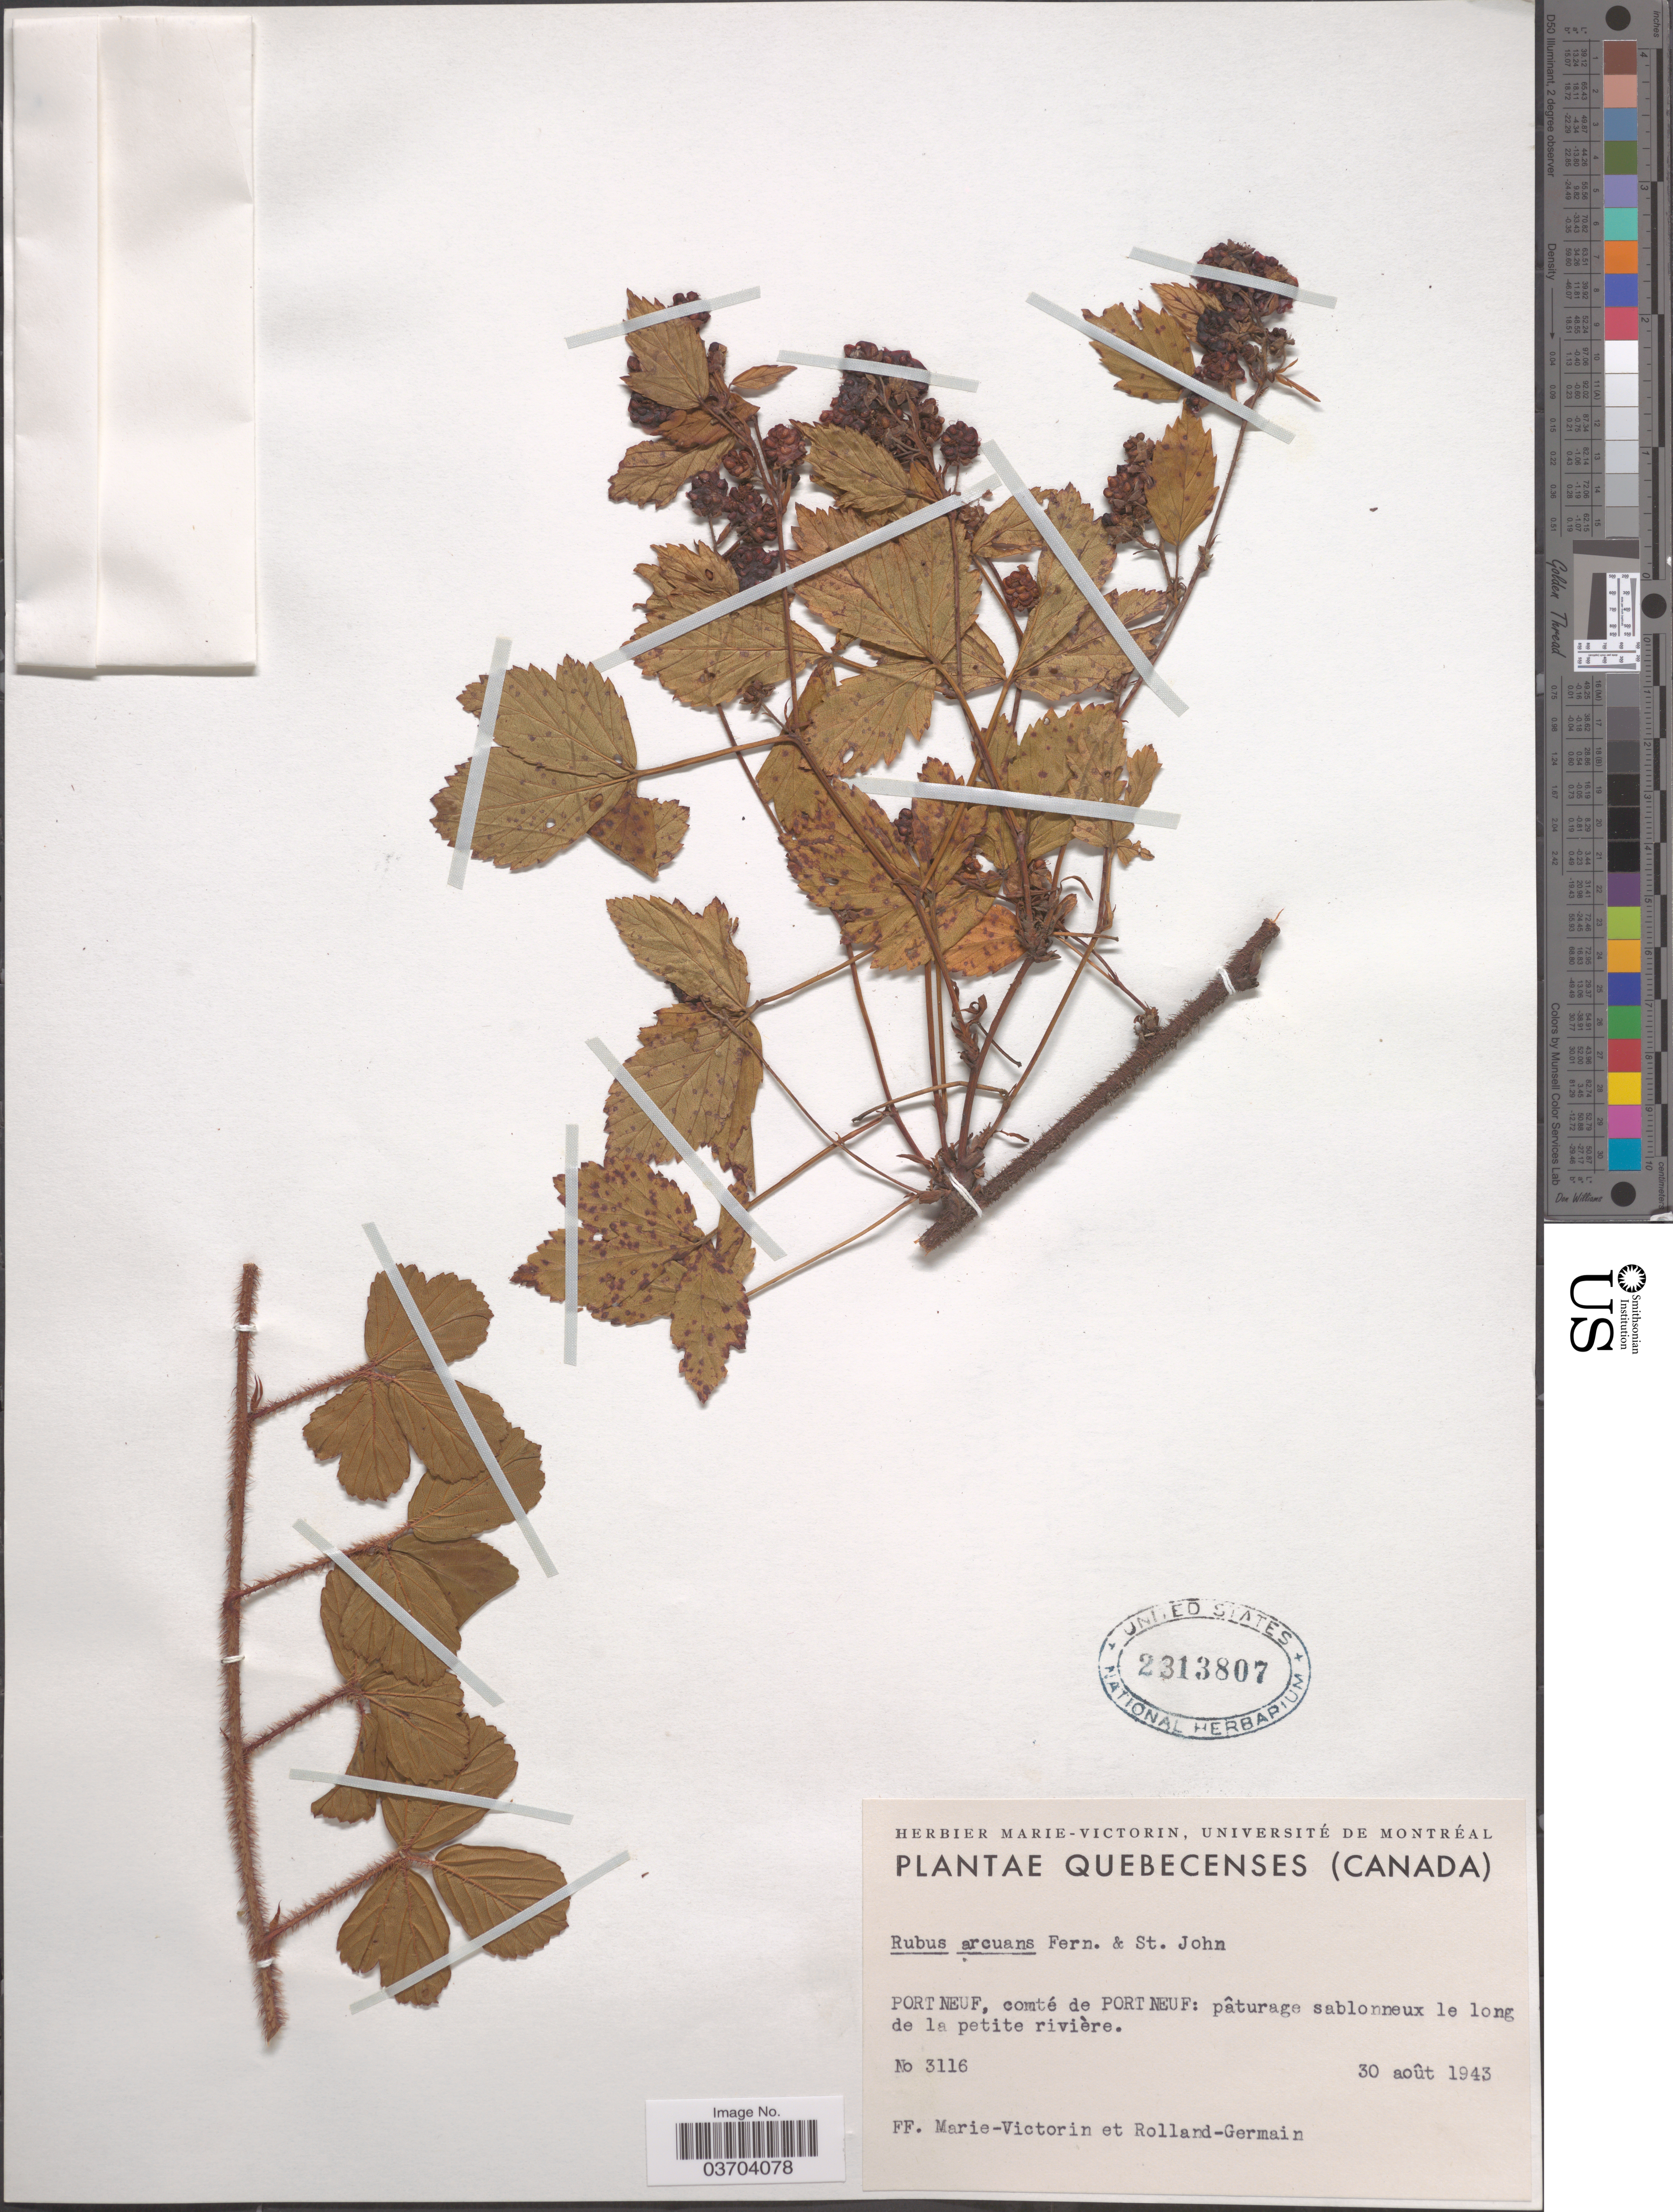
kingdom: Plantae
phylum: Tracheophyta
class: Magnoliopsida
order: Rosales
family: Rosaceae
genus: Rubus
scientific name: Rubus arcuans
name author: Fernald & H. St. John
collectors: F. Marie-Victorin & Rolland-Germain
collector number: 3116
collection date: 1943-08-30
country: Canada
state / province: Quebec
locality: Portneuf, comté de Portneuf: pâturage sablonneux le long de la petite rivière.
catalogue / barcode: US 2313807